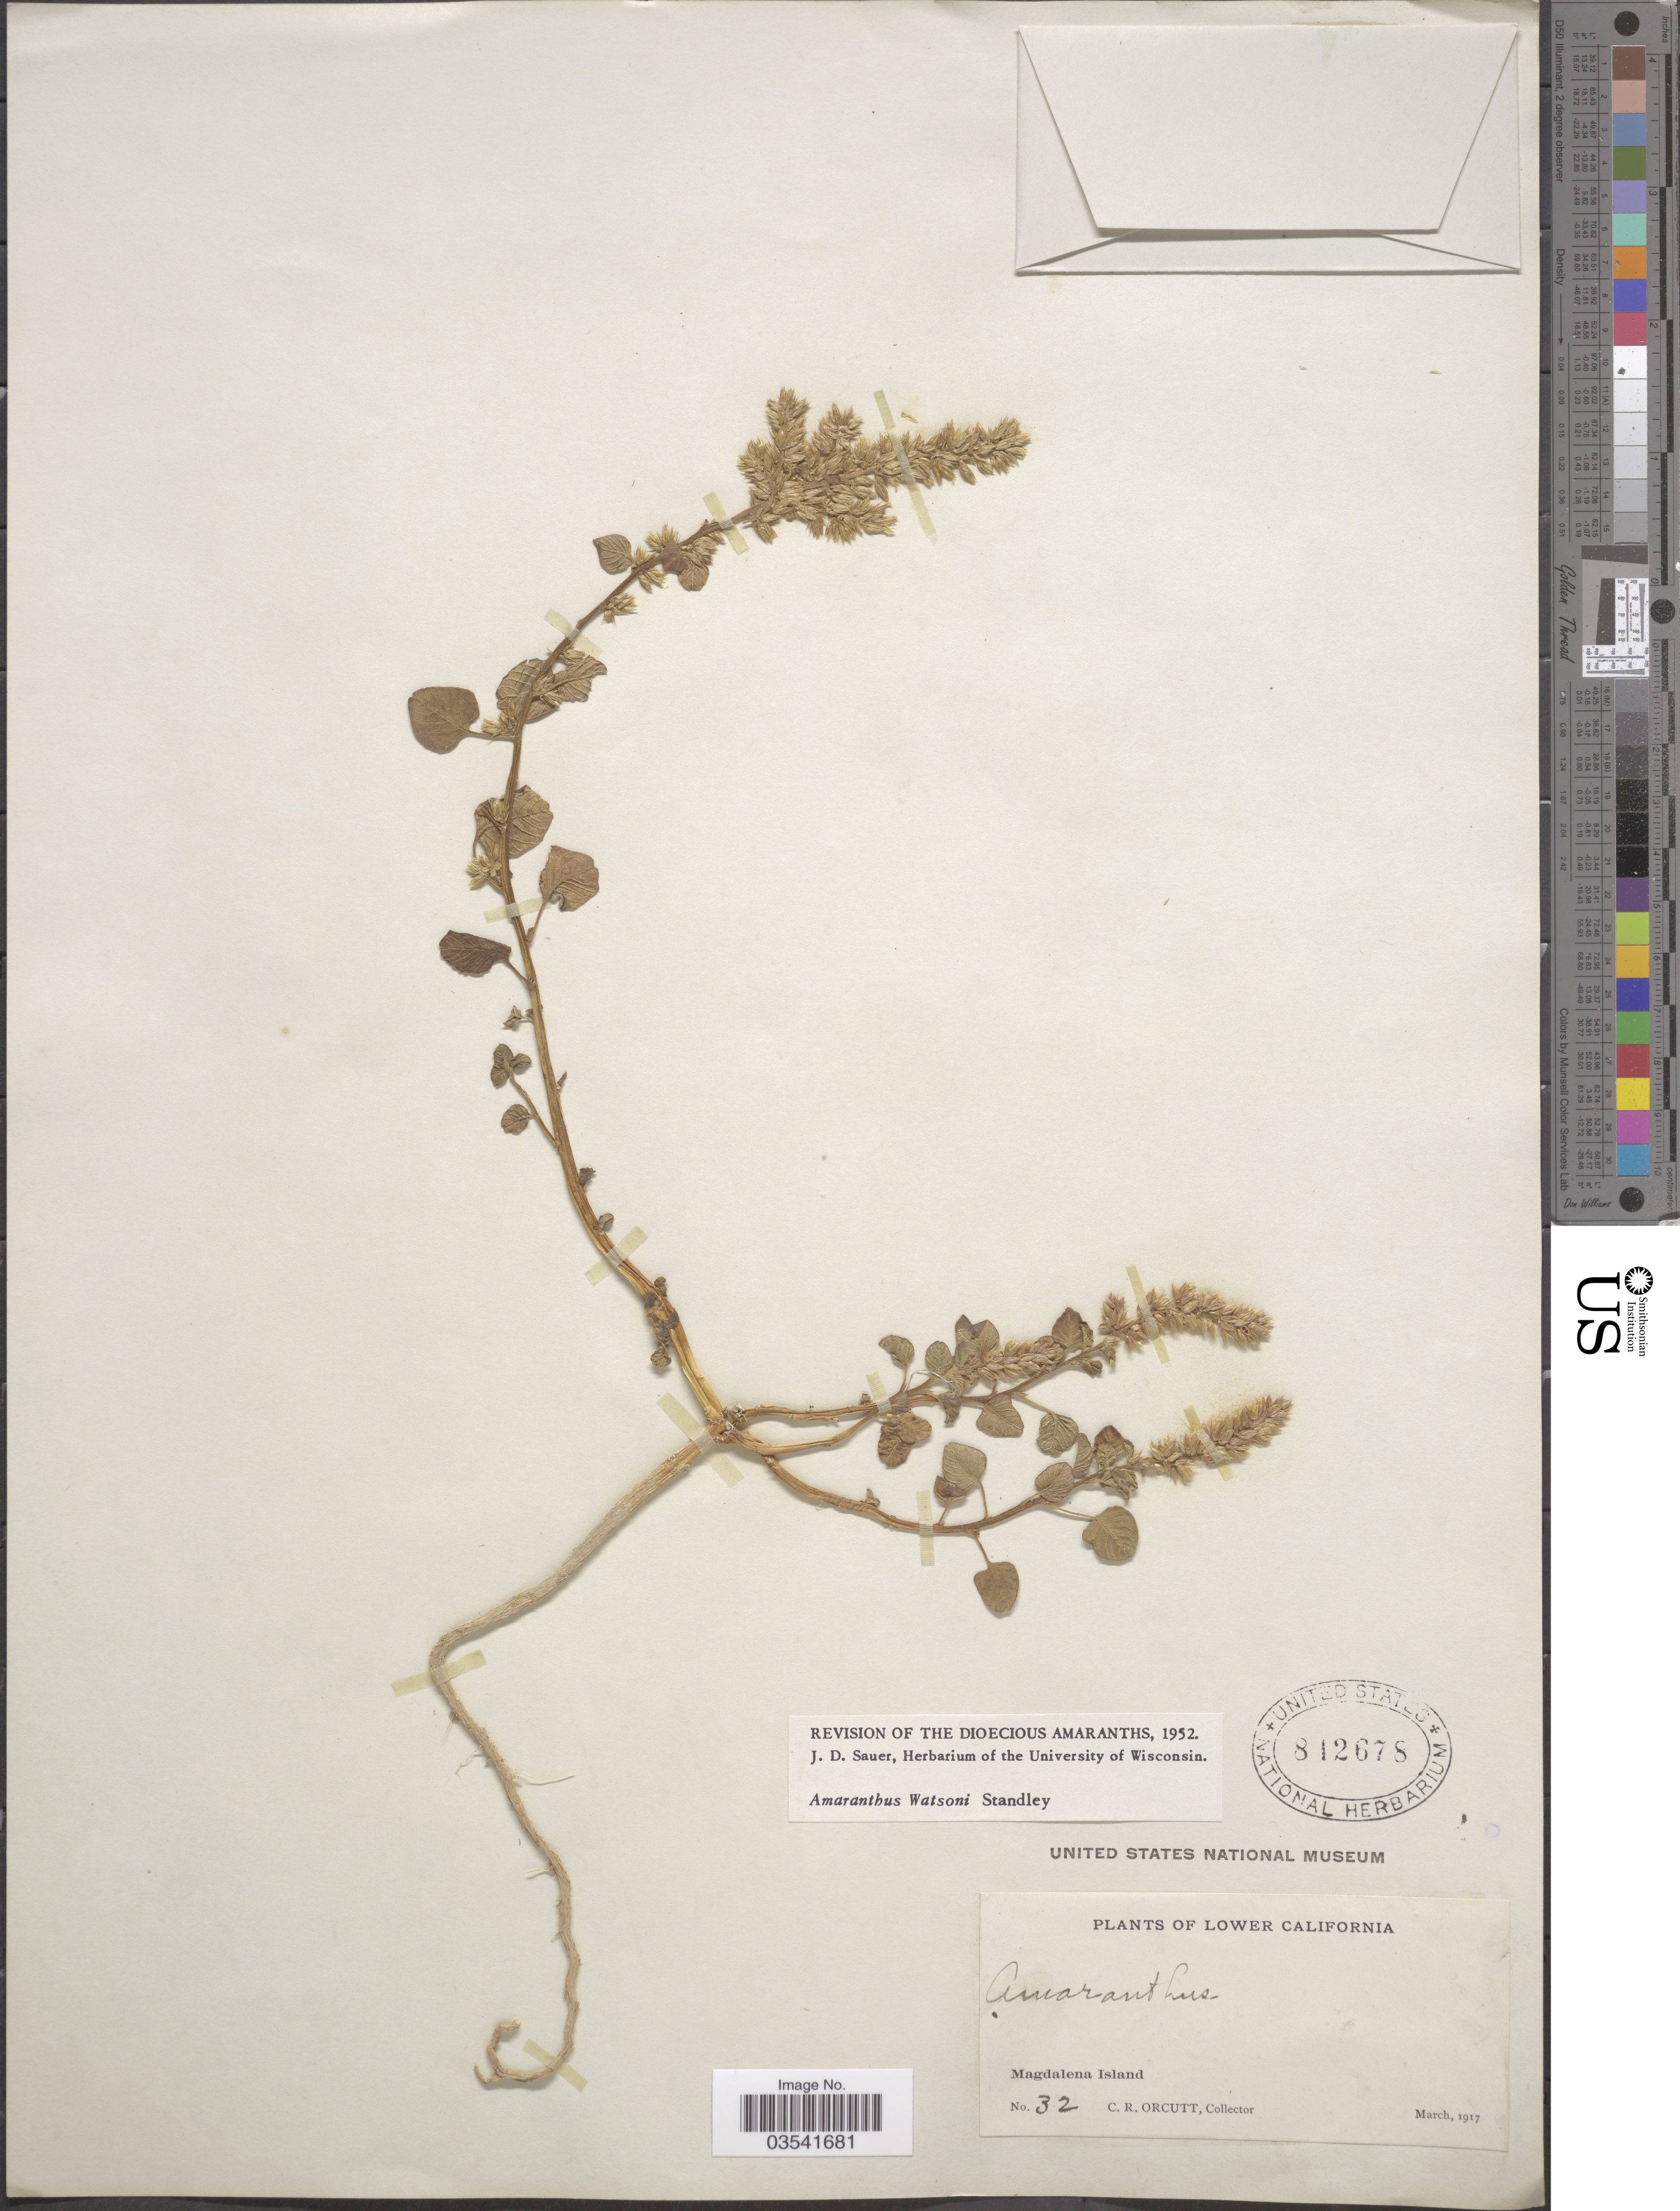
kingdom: Plantae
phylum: Tracheophyta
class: Magnoliopsida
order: Caryophyllales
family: Amaranthaceae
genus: Amaranthus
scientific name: Amaranthus watsonii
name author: Standl.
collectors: C. R. Orcutt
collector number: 32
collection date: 1917-03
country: Mexico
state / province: Baja California Sur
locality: Lower California. Magdalena Island.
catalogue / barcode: US 812678